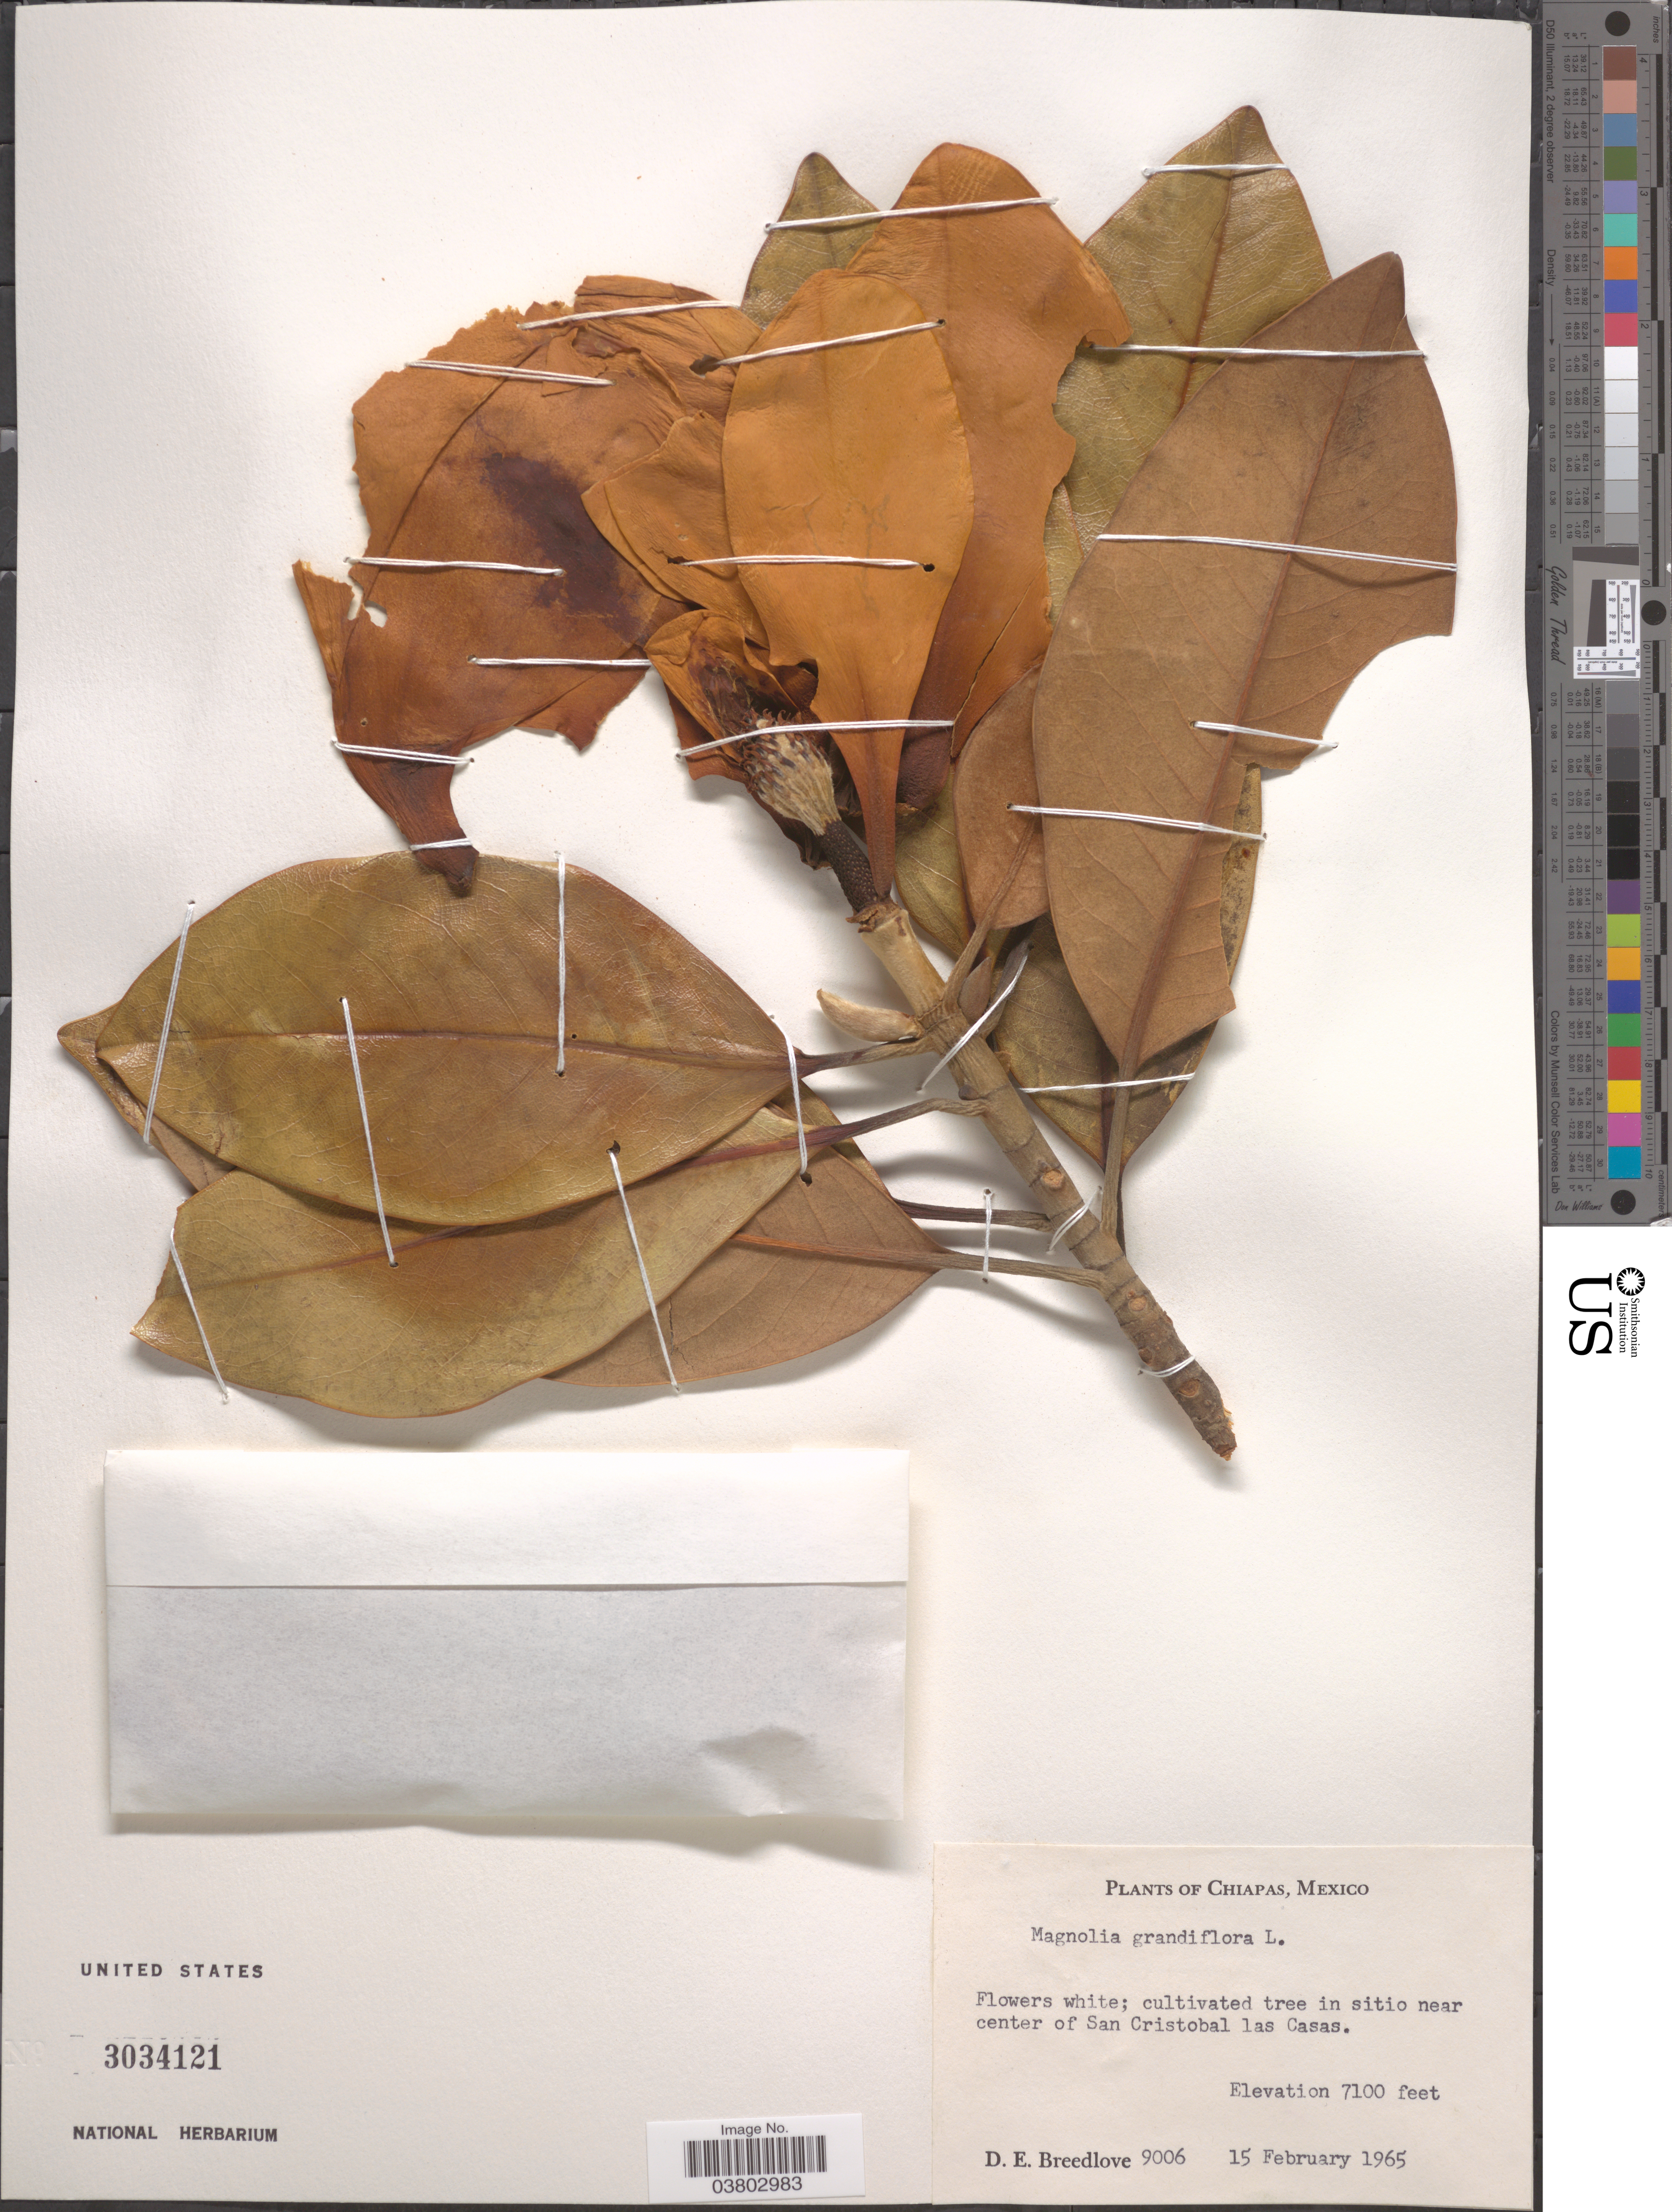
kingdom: Plantae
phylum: Tracheophyta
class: Magnoliopsida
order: Magnoliales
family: Magnoliaceae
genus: Magnolia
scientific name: Magnolia grandiflora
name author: L.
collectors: D. E. Breedlove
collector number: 9006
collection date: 1965-02-15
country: Mexico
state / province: Chiapas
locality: In sitio near center of San Cristobal las Casas.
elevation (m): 2164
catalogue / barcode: US 3034121